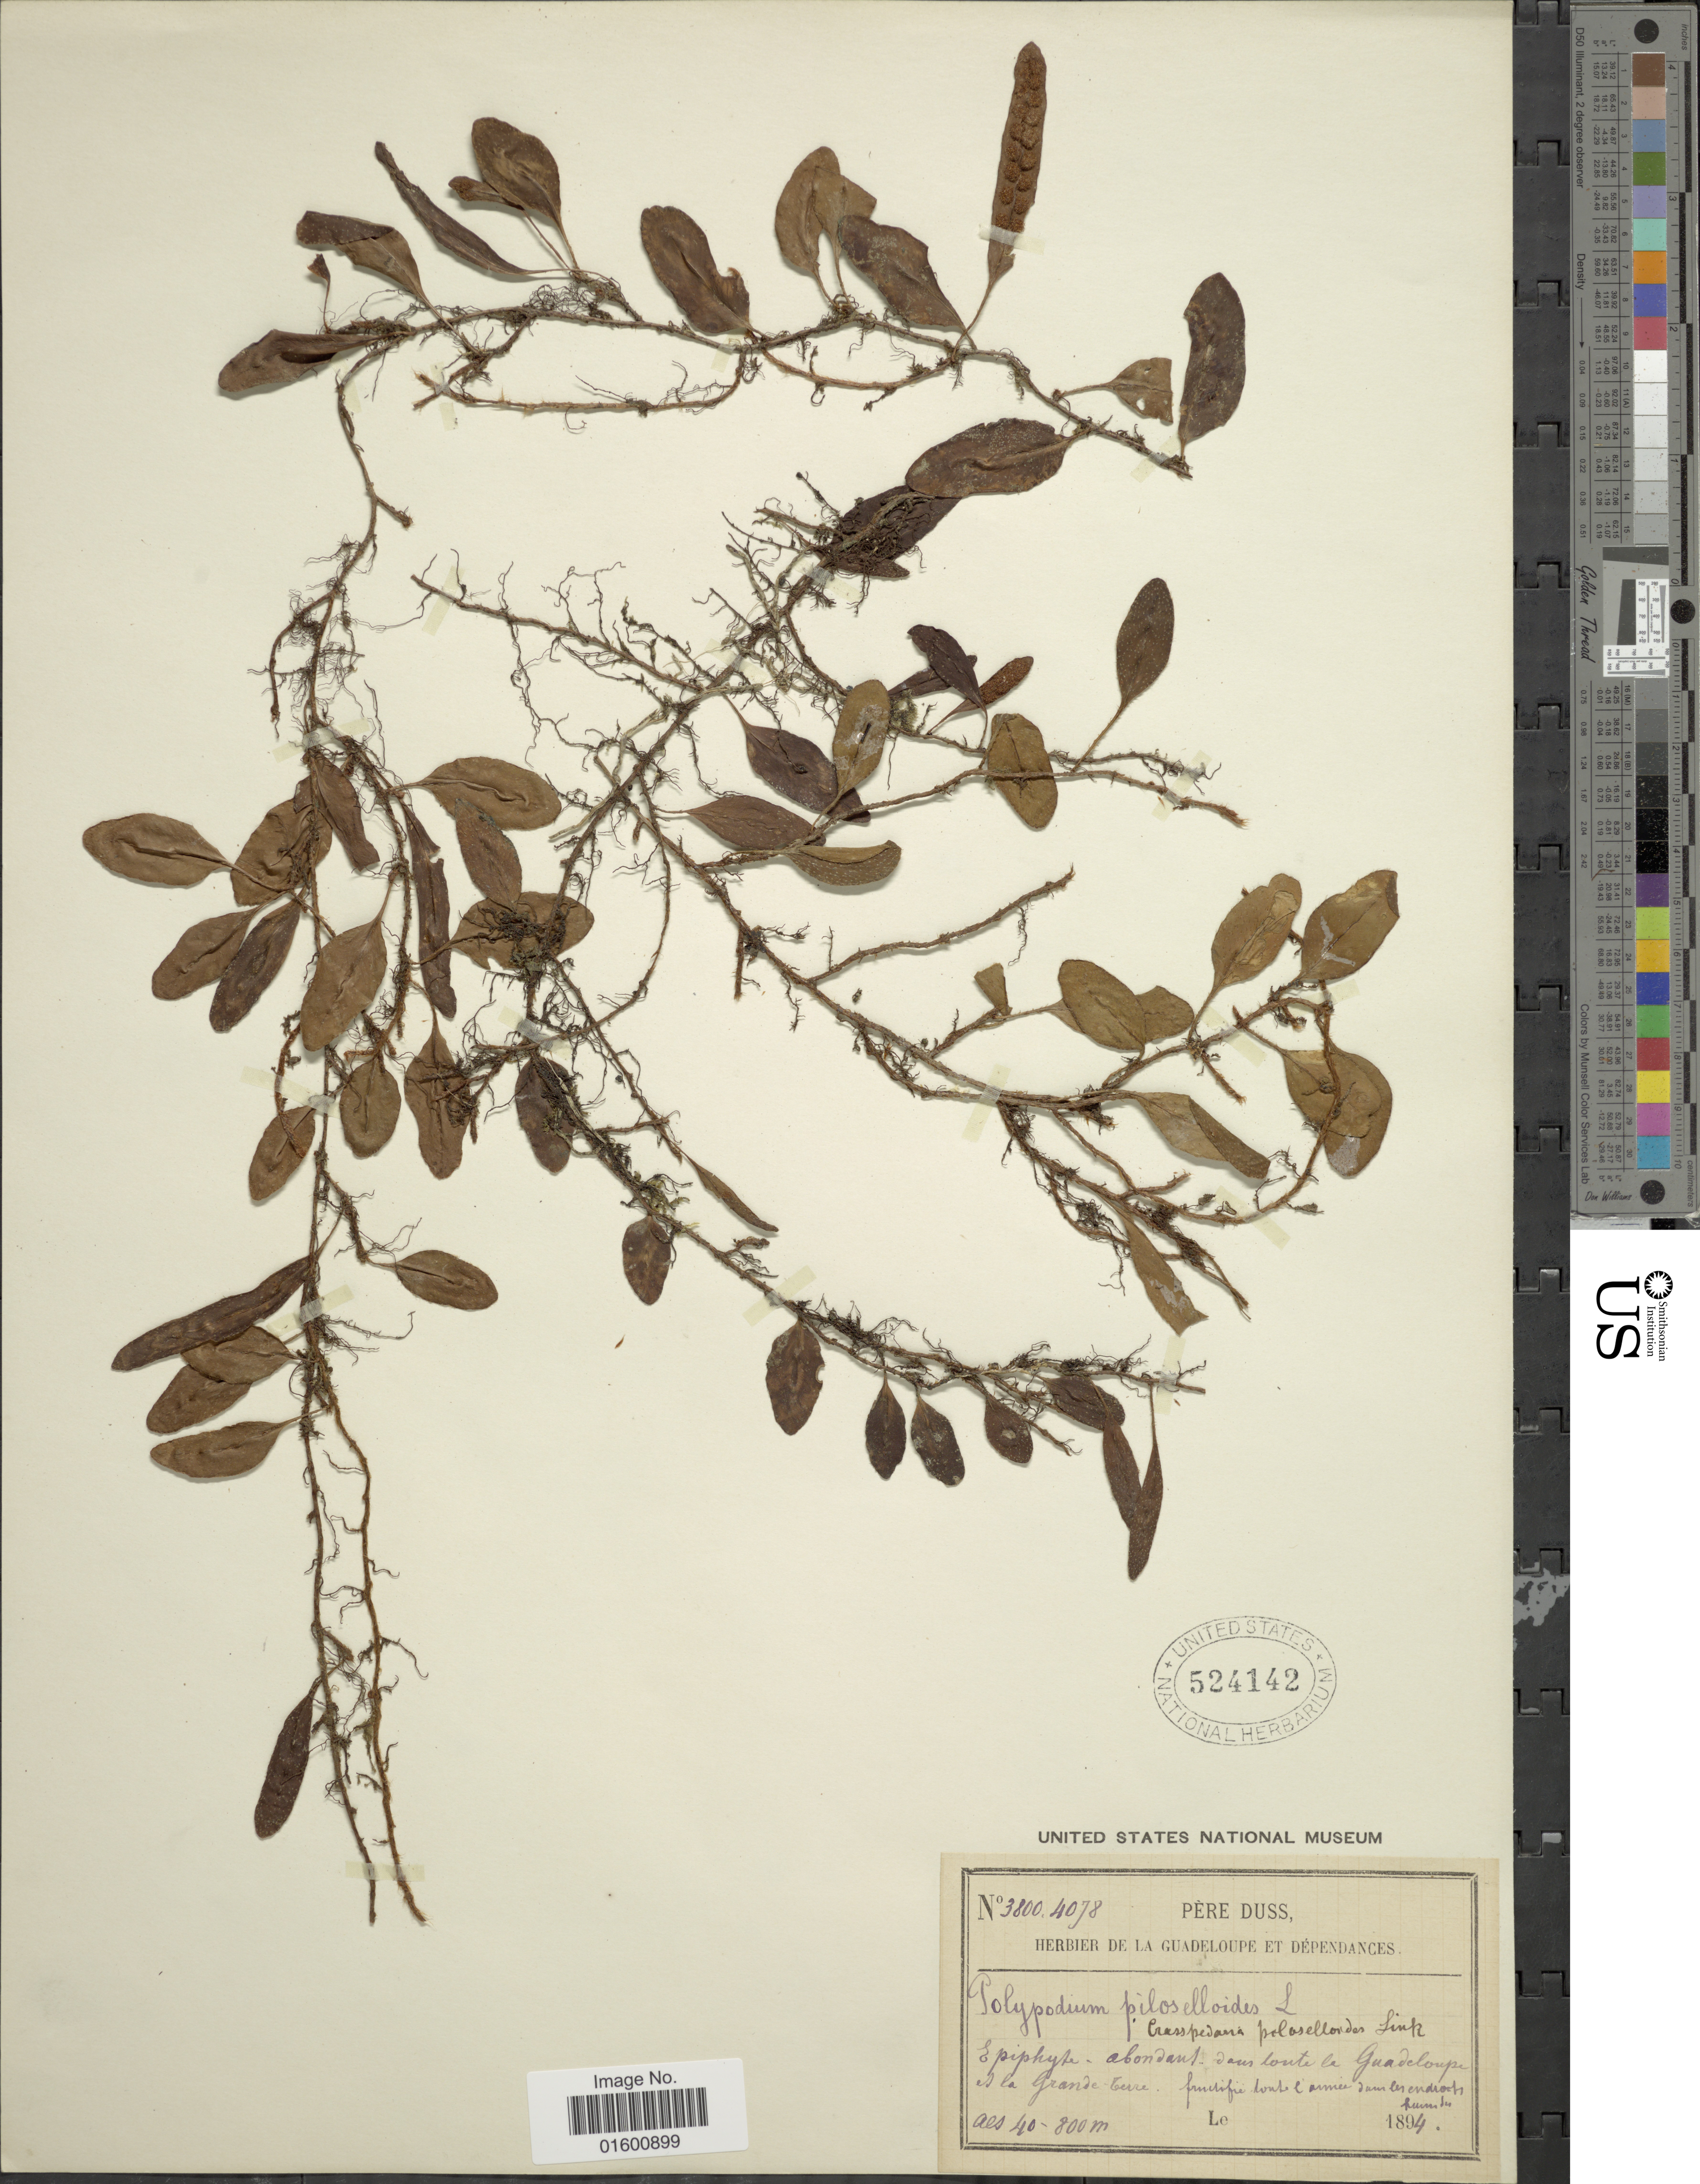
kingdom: Plantae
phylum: Tracheophyta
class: Polypodiopsida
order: Polypodiales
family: Polypodiaceae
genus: Microgramma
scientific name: Microgramma piloselloides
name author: (L.) Copel.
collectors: Père Duss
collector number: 3800/4078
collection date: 1894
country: Guadeloupe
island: Grande-Terre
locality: Epiphyte abondant dans loute le Guadeloupe, et la Grande Terre, fructifie loute e armei dans les endroits humides.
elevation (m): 40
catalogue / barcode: US 524142